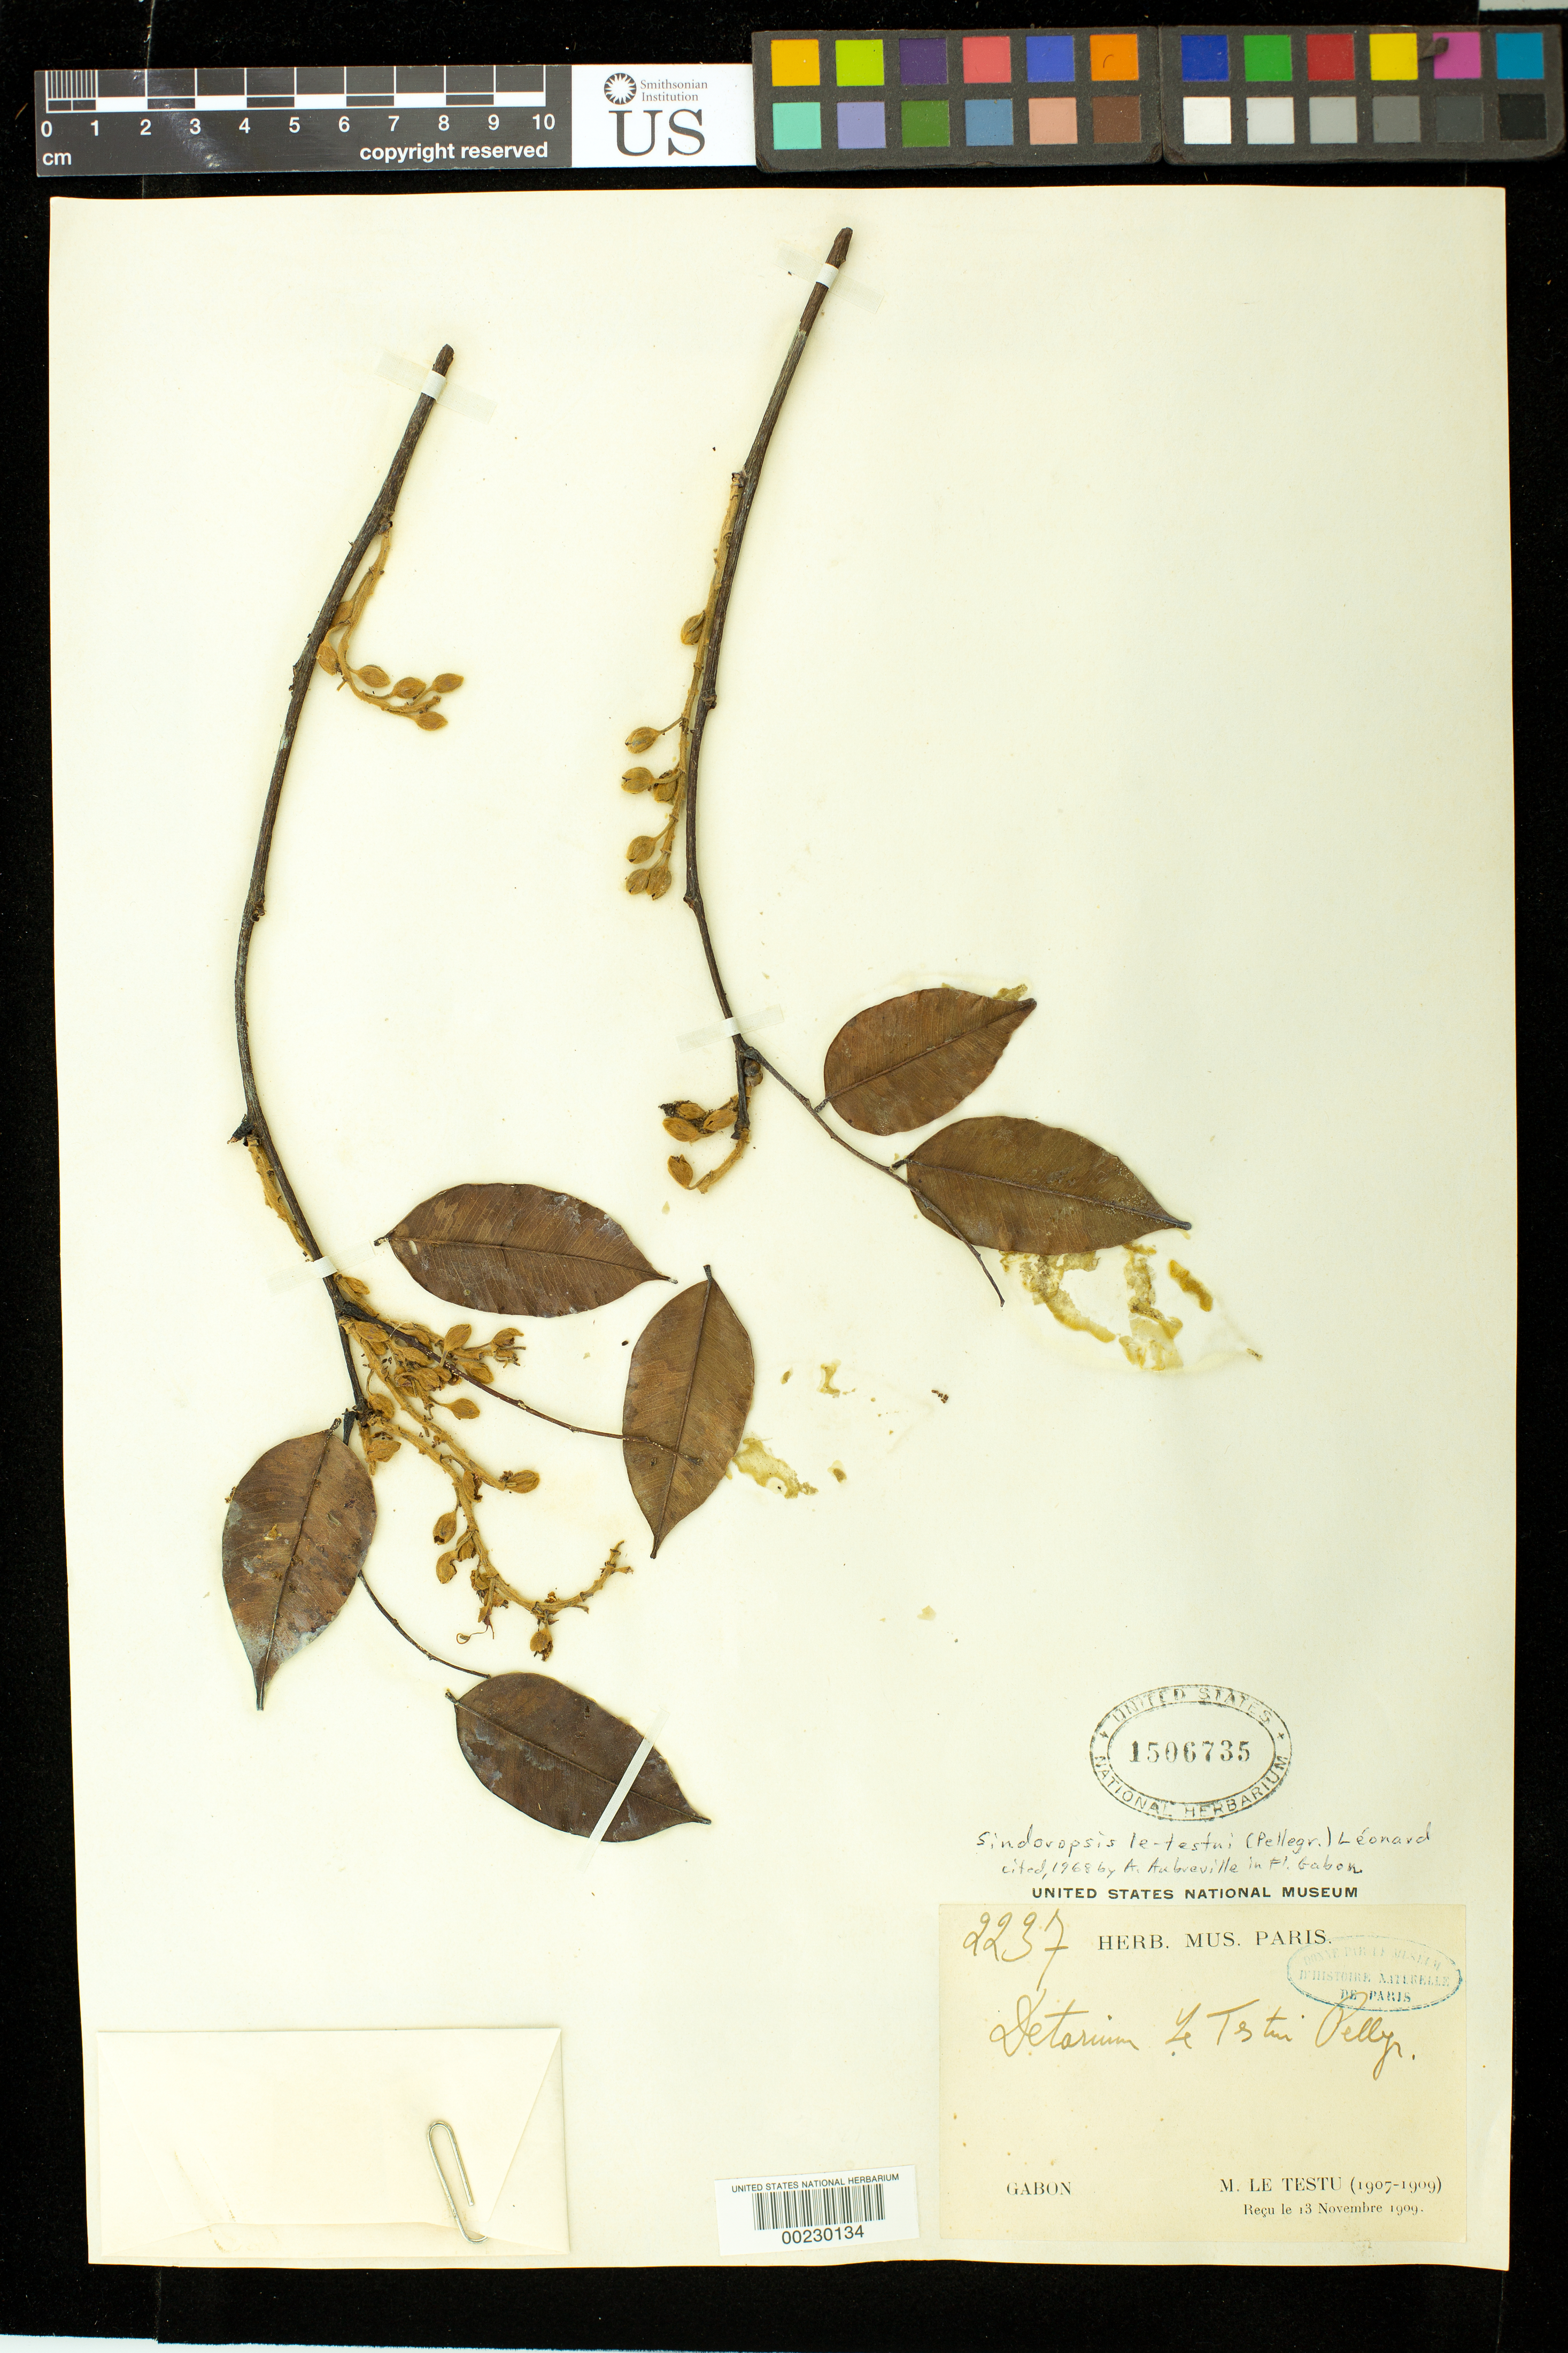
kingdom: Plantae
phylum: Tracheophyta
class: Magnoliopsida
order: Fabales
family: Fabaceae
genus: Sindoropsis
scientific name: Sindoropsis letestui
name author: (Pellegr.) J. Léonard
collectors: M. Le Testu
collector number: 2237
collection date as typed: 13 Nov 1909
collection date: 1909-11-13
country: Gabon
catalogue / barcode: US 1506735